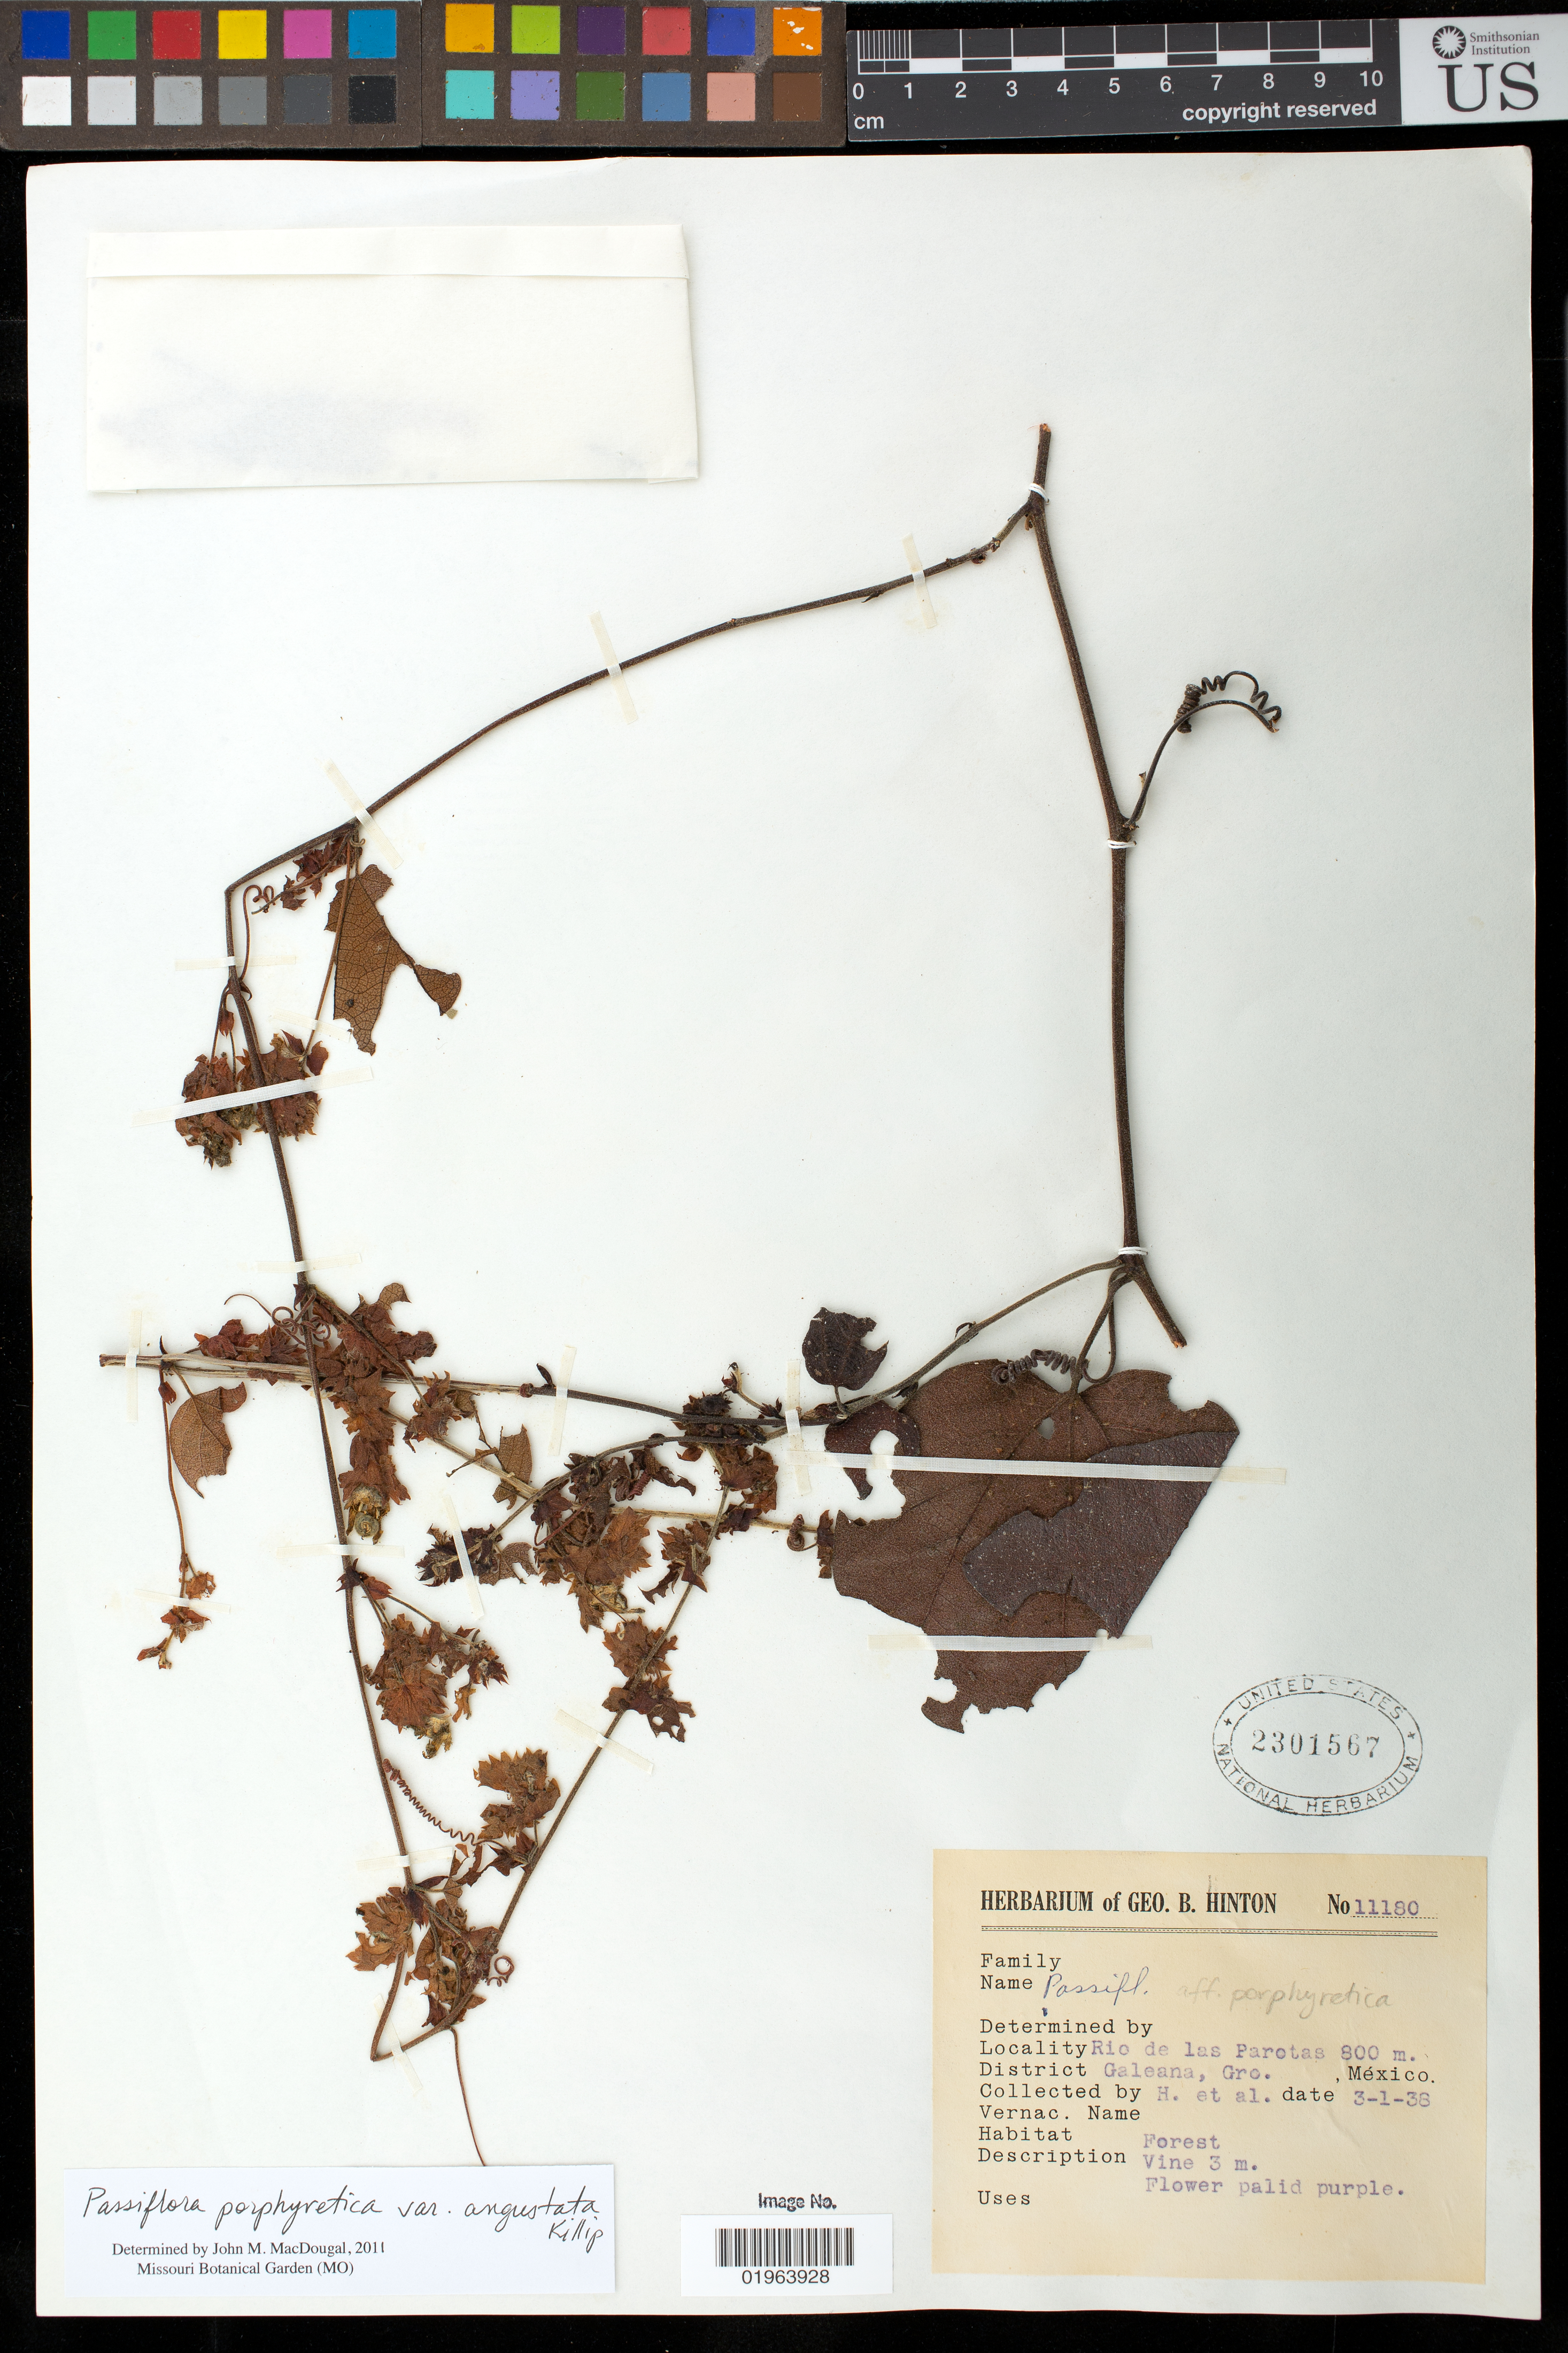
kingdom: Plantae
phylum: Tracheophyta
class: Magnoliopsida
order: Malpighiales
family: Passifloraceae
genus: Passiflora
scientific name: Passiflora porphyretica var. angustata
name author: Killip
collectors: G. B. Hinton et al.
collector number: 11180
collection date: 1938-03-01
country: Mexico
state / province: Guerrero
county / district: Galeana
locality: Rio de las Parotas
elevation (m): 800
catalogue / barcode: US 2301567